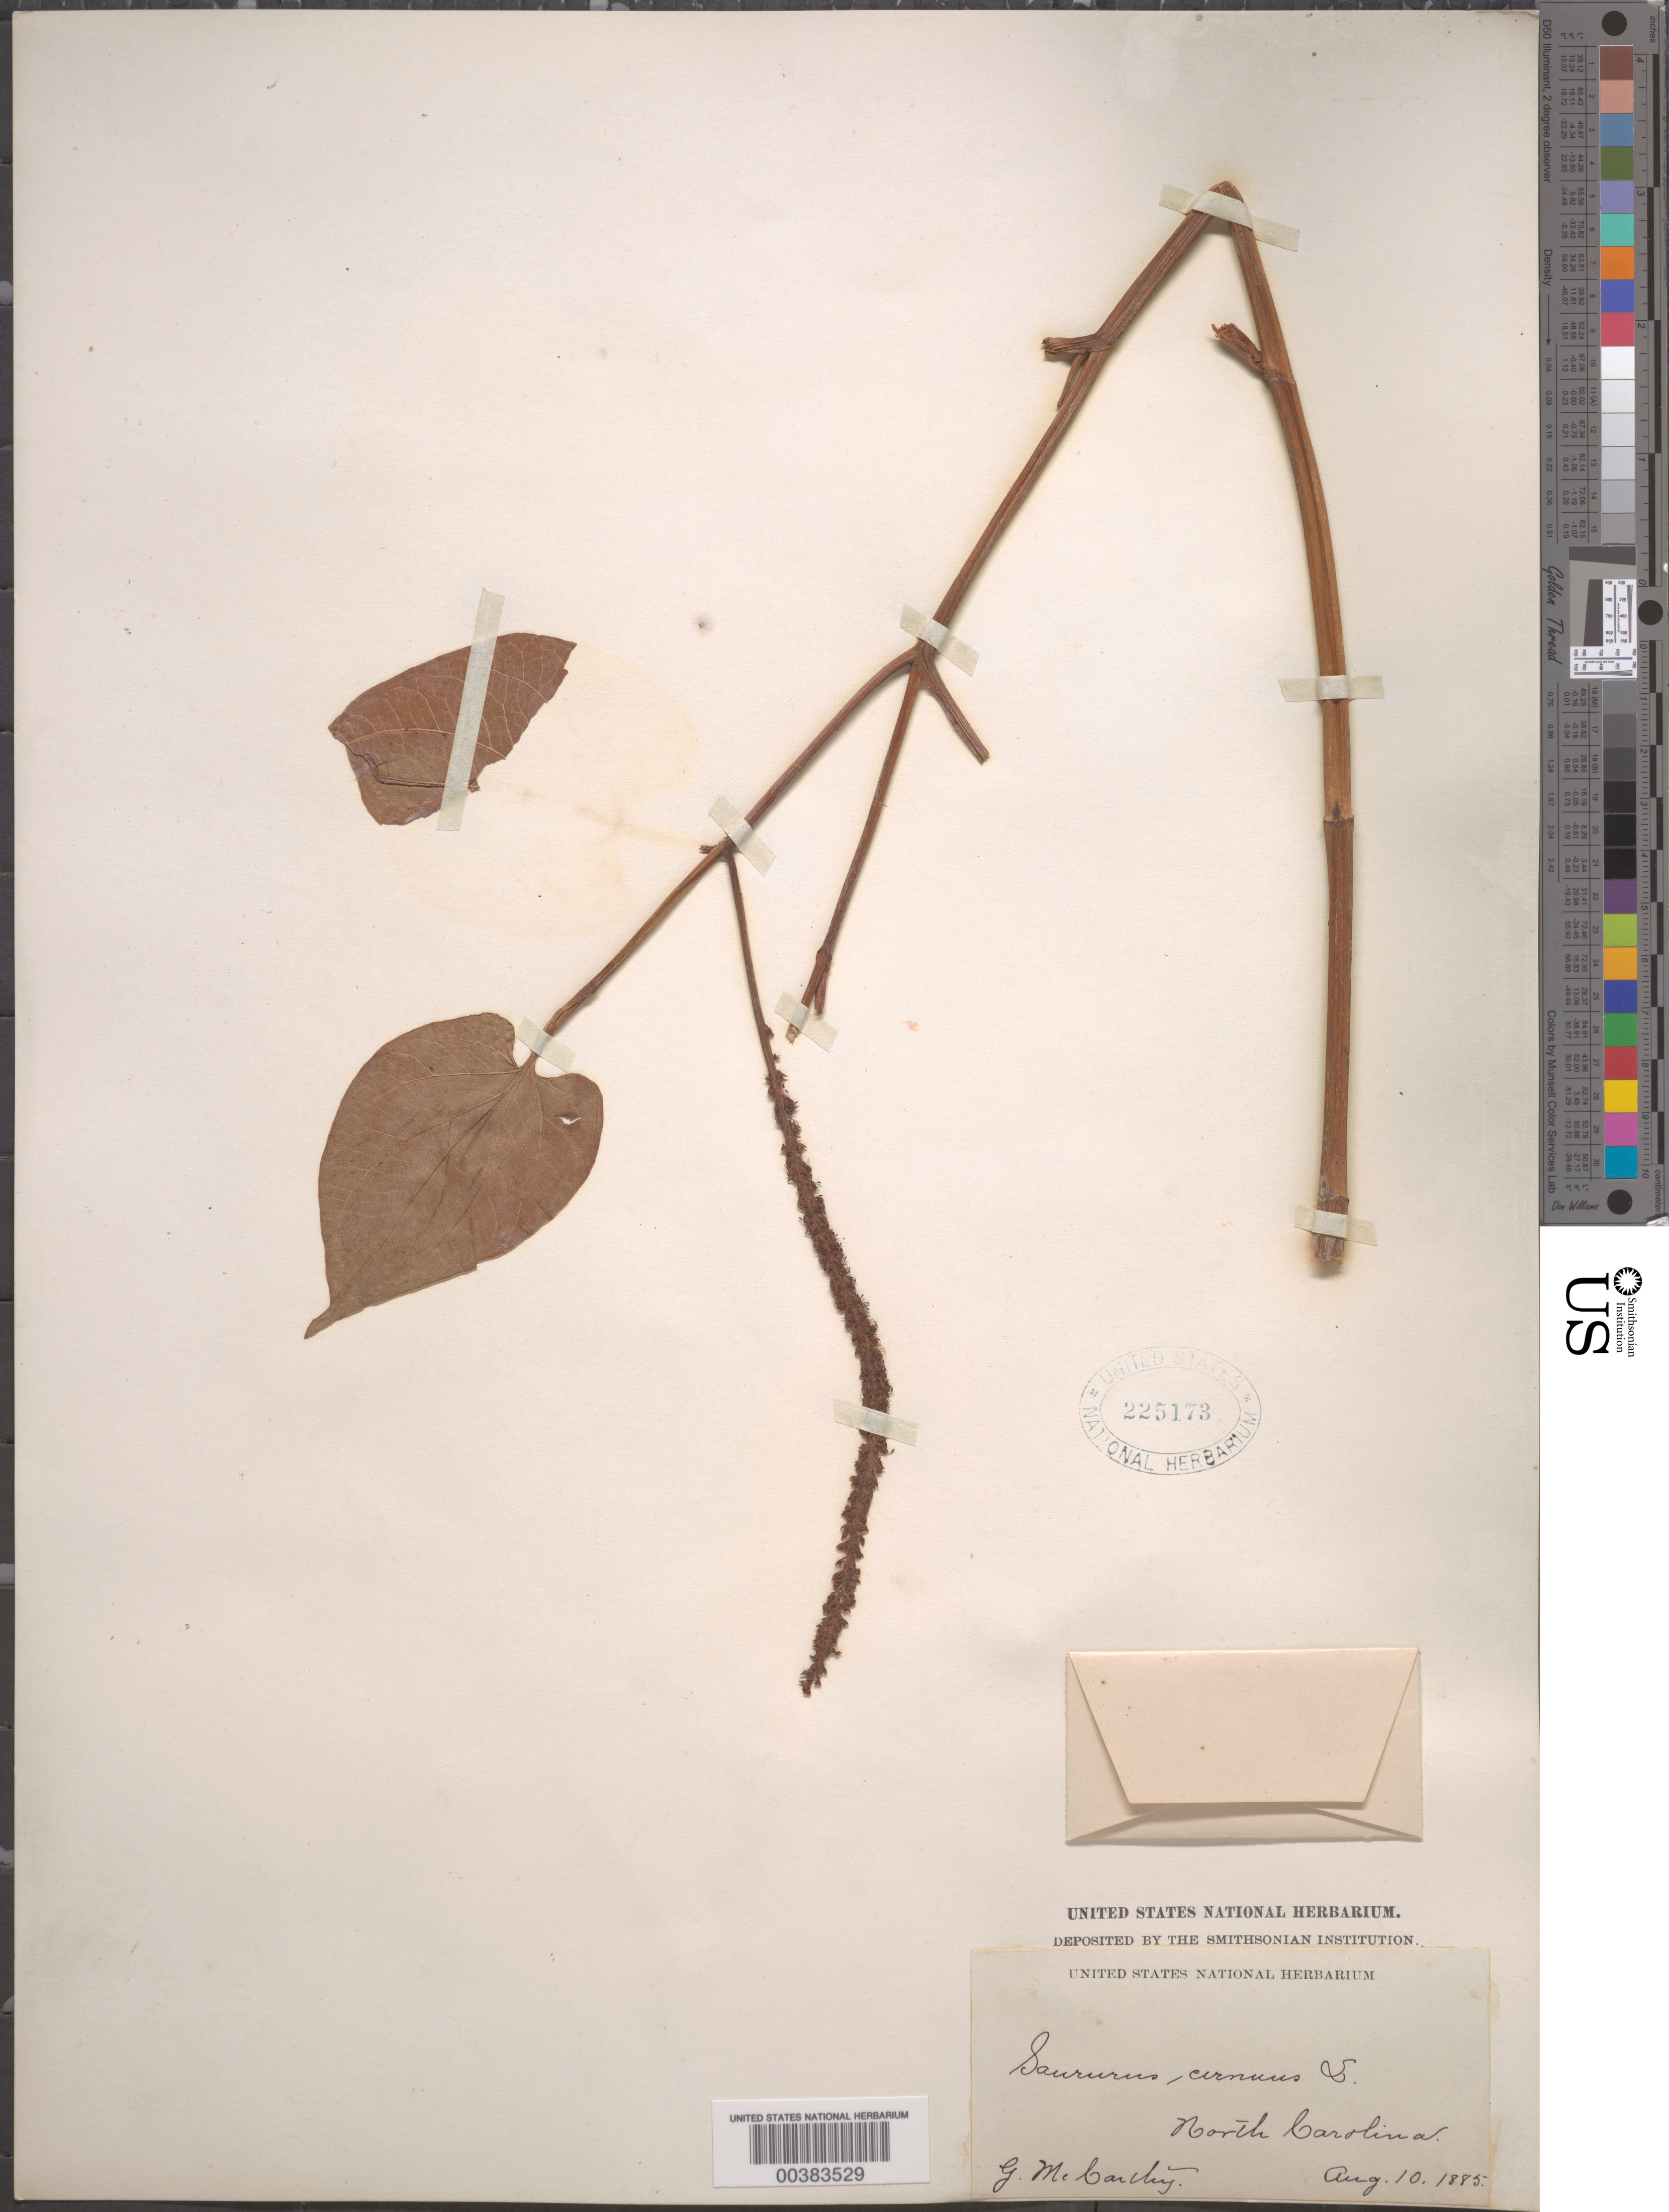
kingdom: Plantae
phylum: Tracheophyta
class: Magnoliopsida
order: Piperales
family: Saururaceae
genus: Saururus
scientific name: Saururus cernuus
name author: L.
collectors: G. M. Mccarthy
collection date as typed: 10 Aug 1885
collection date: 1885-08-10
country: United States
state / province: North Carolina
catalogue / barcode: US 225173